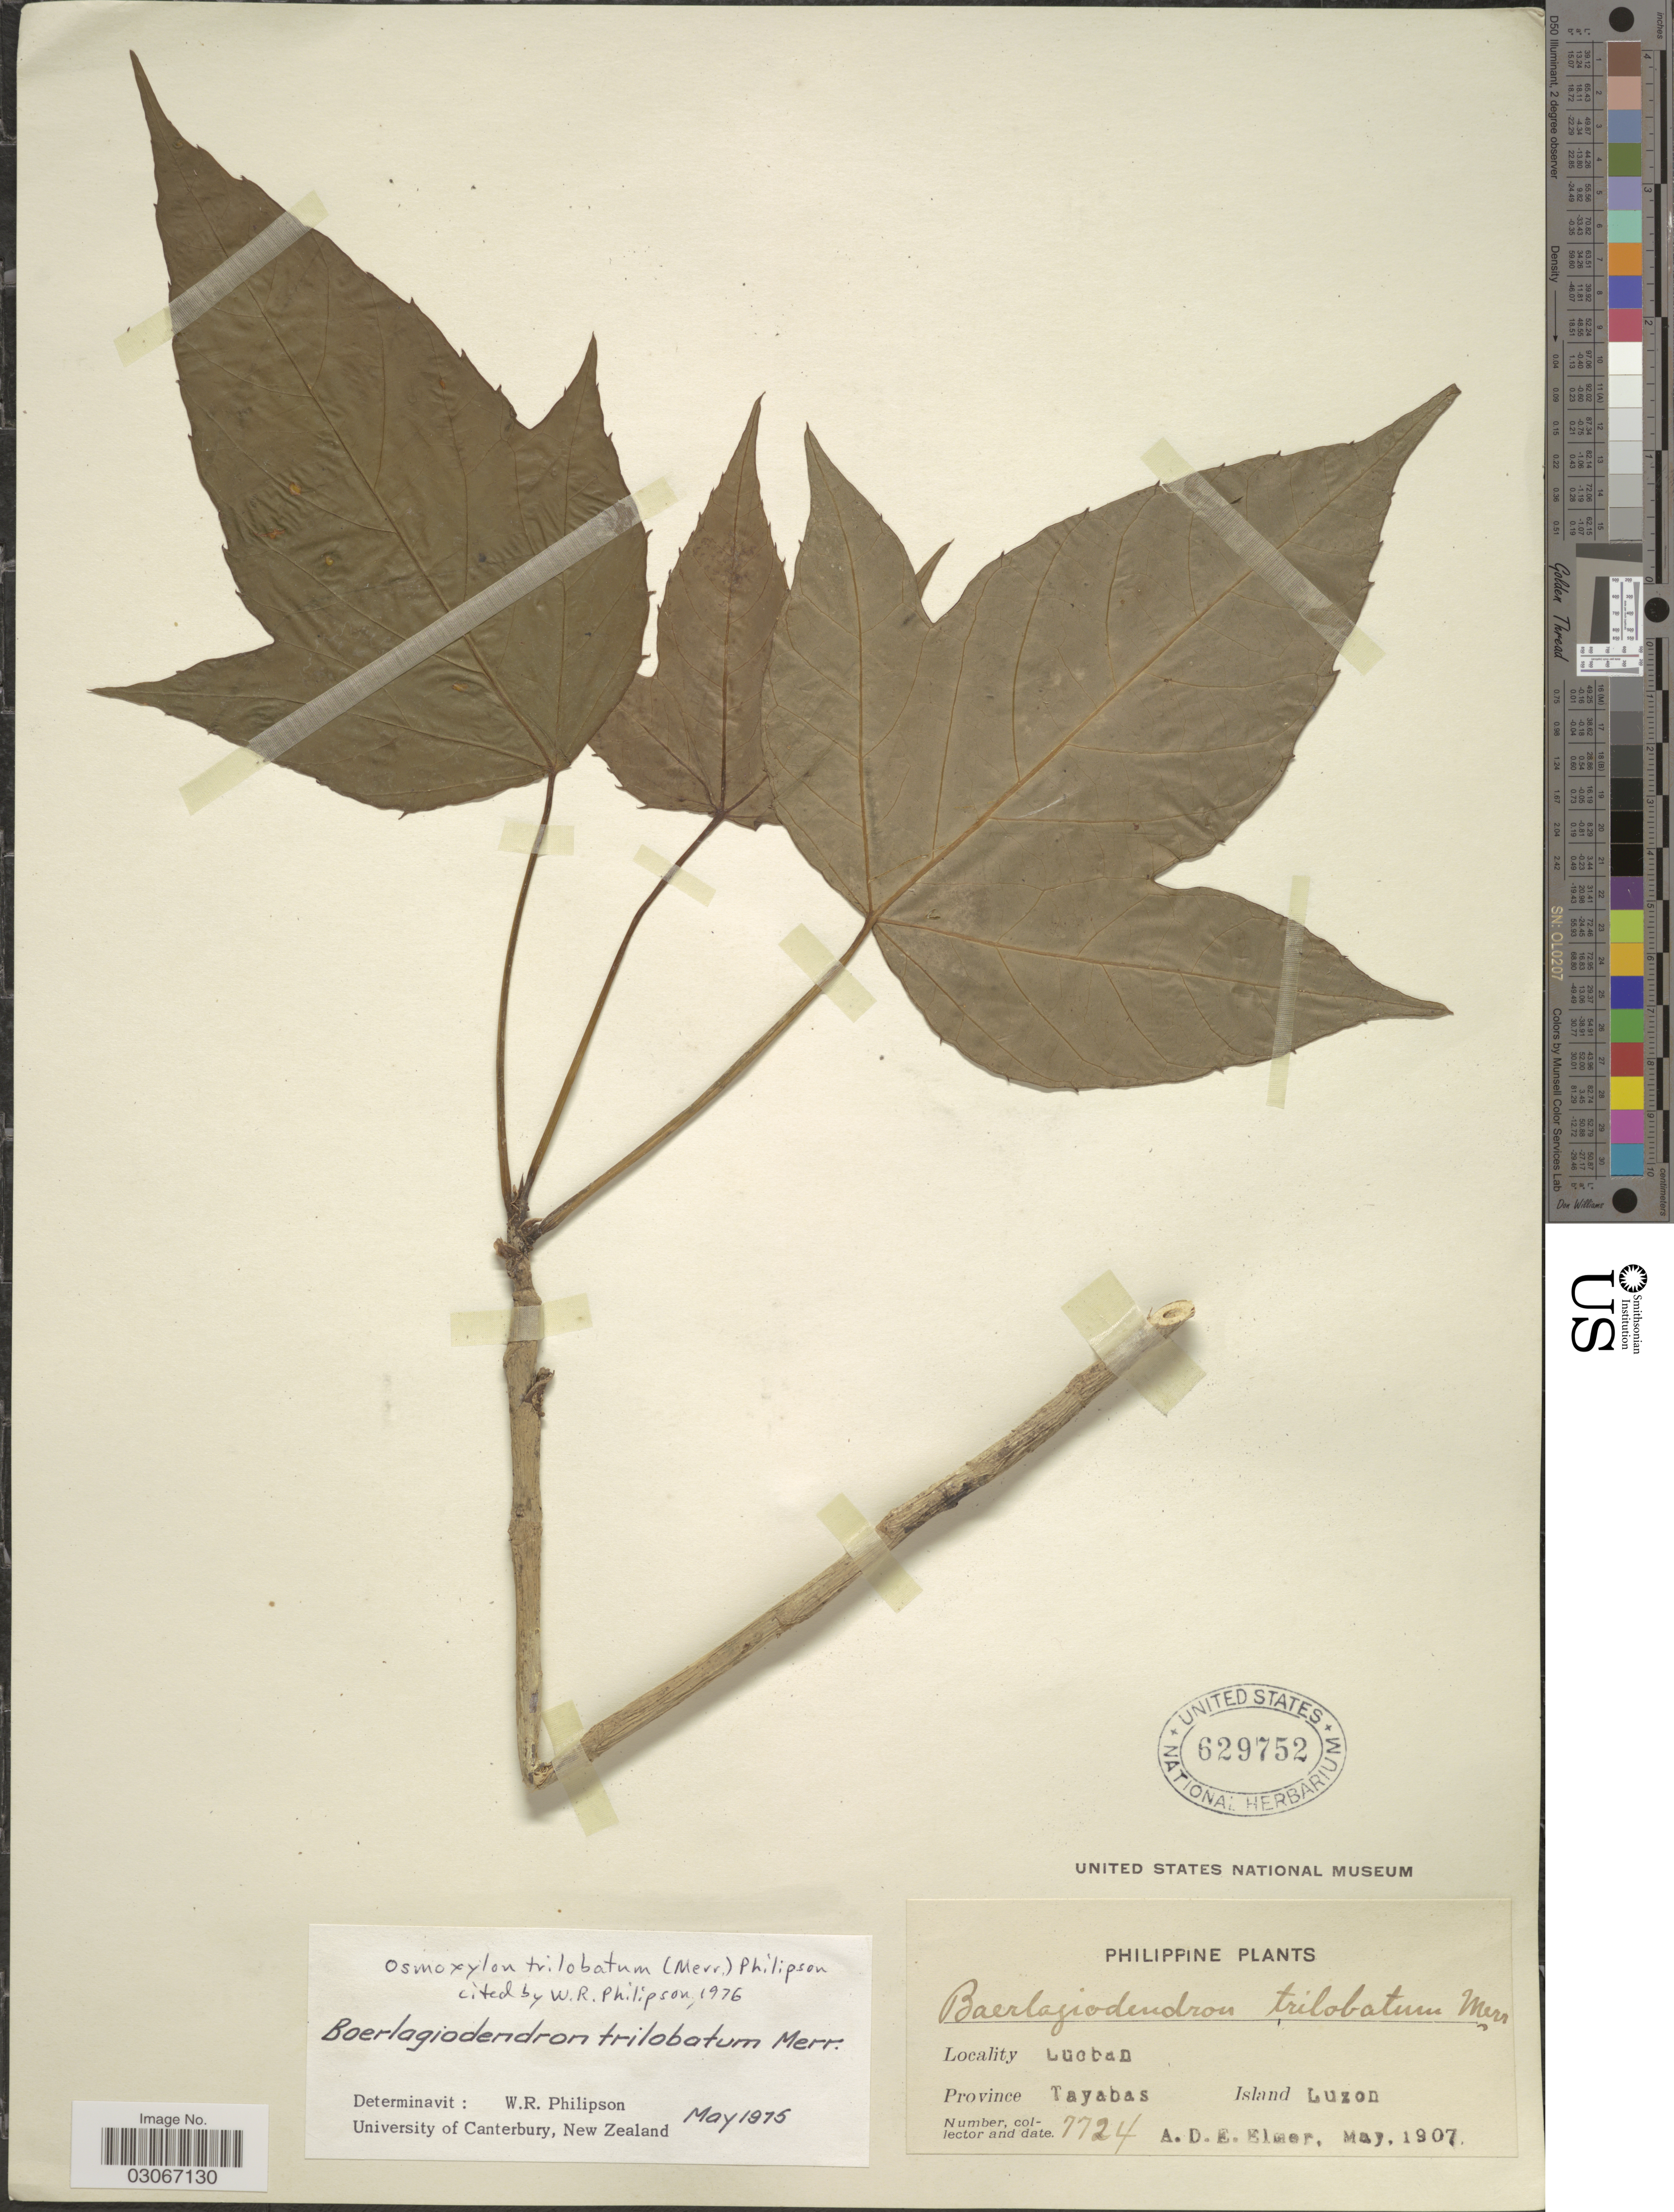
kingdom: Plantae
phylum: Tracheophyta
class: Magnoliopsida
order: Apiales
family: Araliaceae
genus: Osmoxylon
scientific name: Osmoxylon trilobatum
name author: (Merr.) Philipson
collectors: A. D. E. Elmer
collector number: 7724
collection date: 1907-05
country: Philippines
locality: Lucban. Province Tayabas. Island Luzon.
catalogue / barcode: US 629752